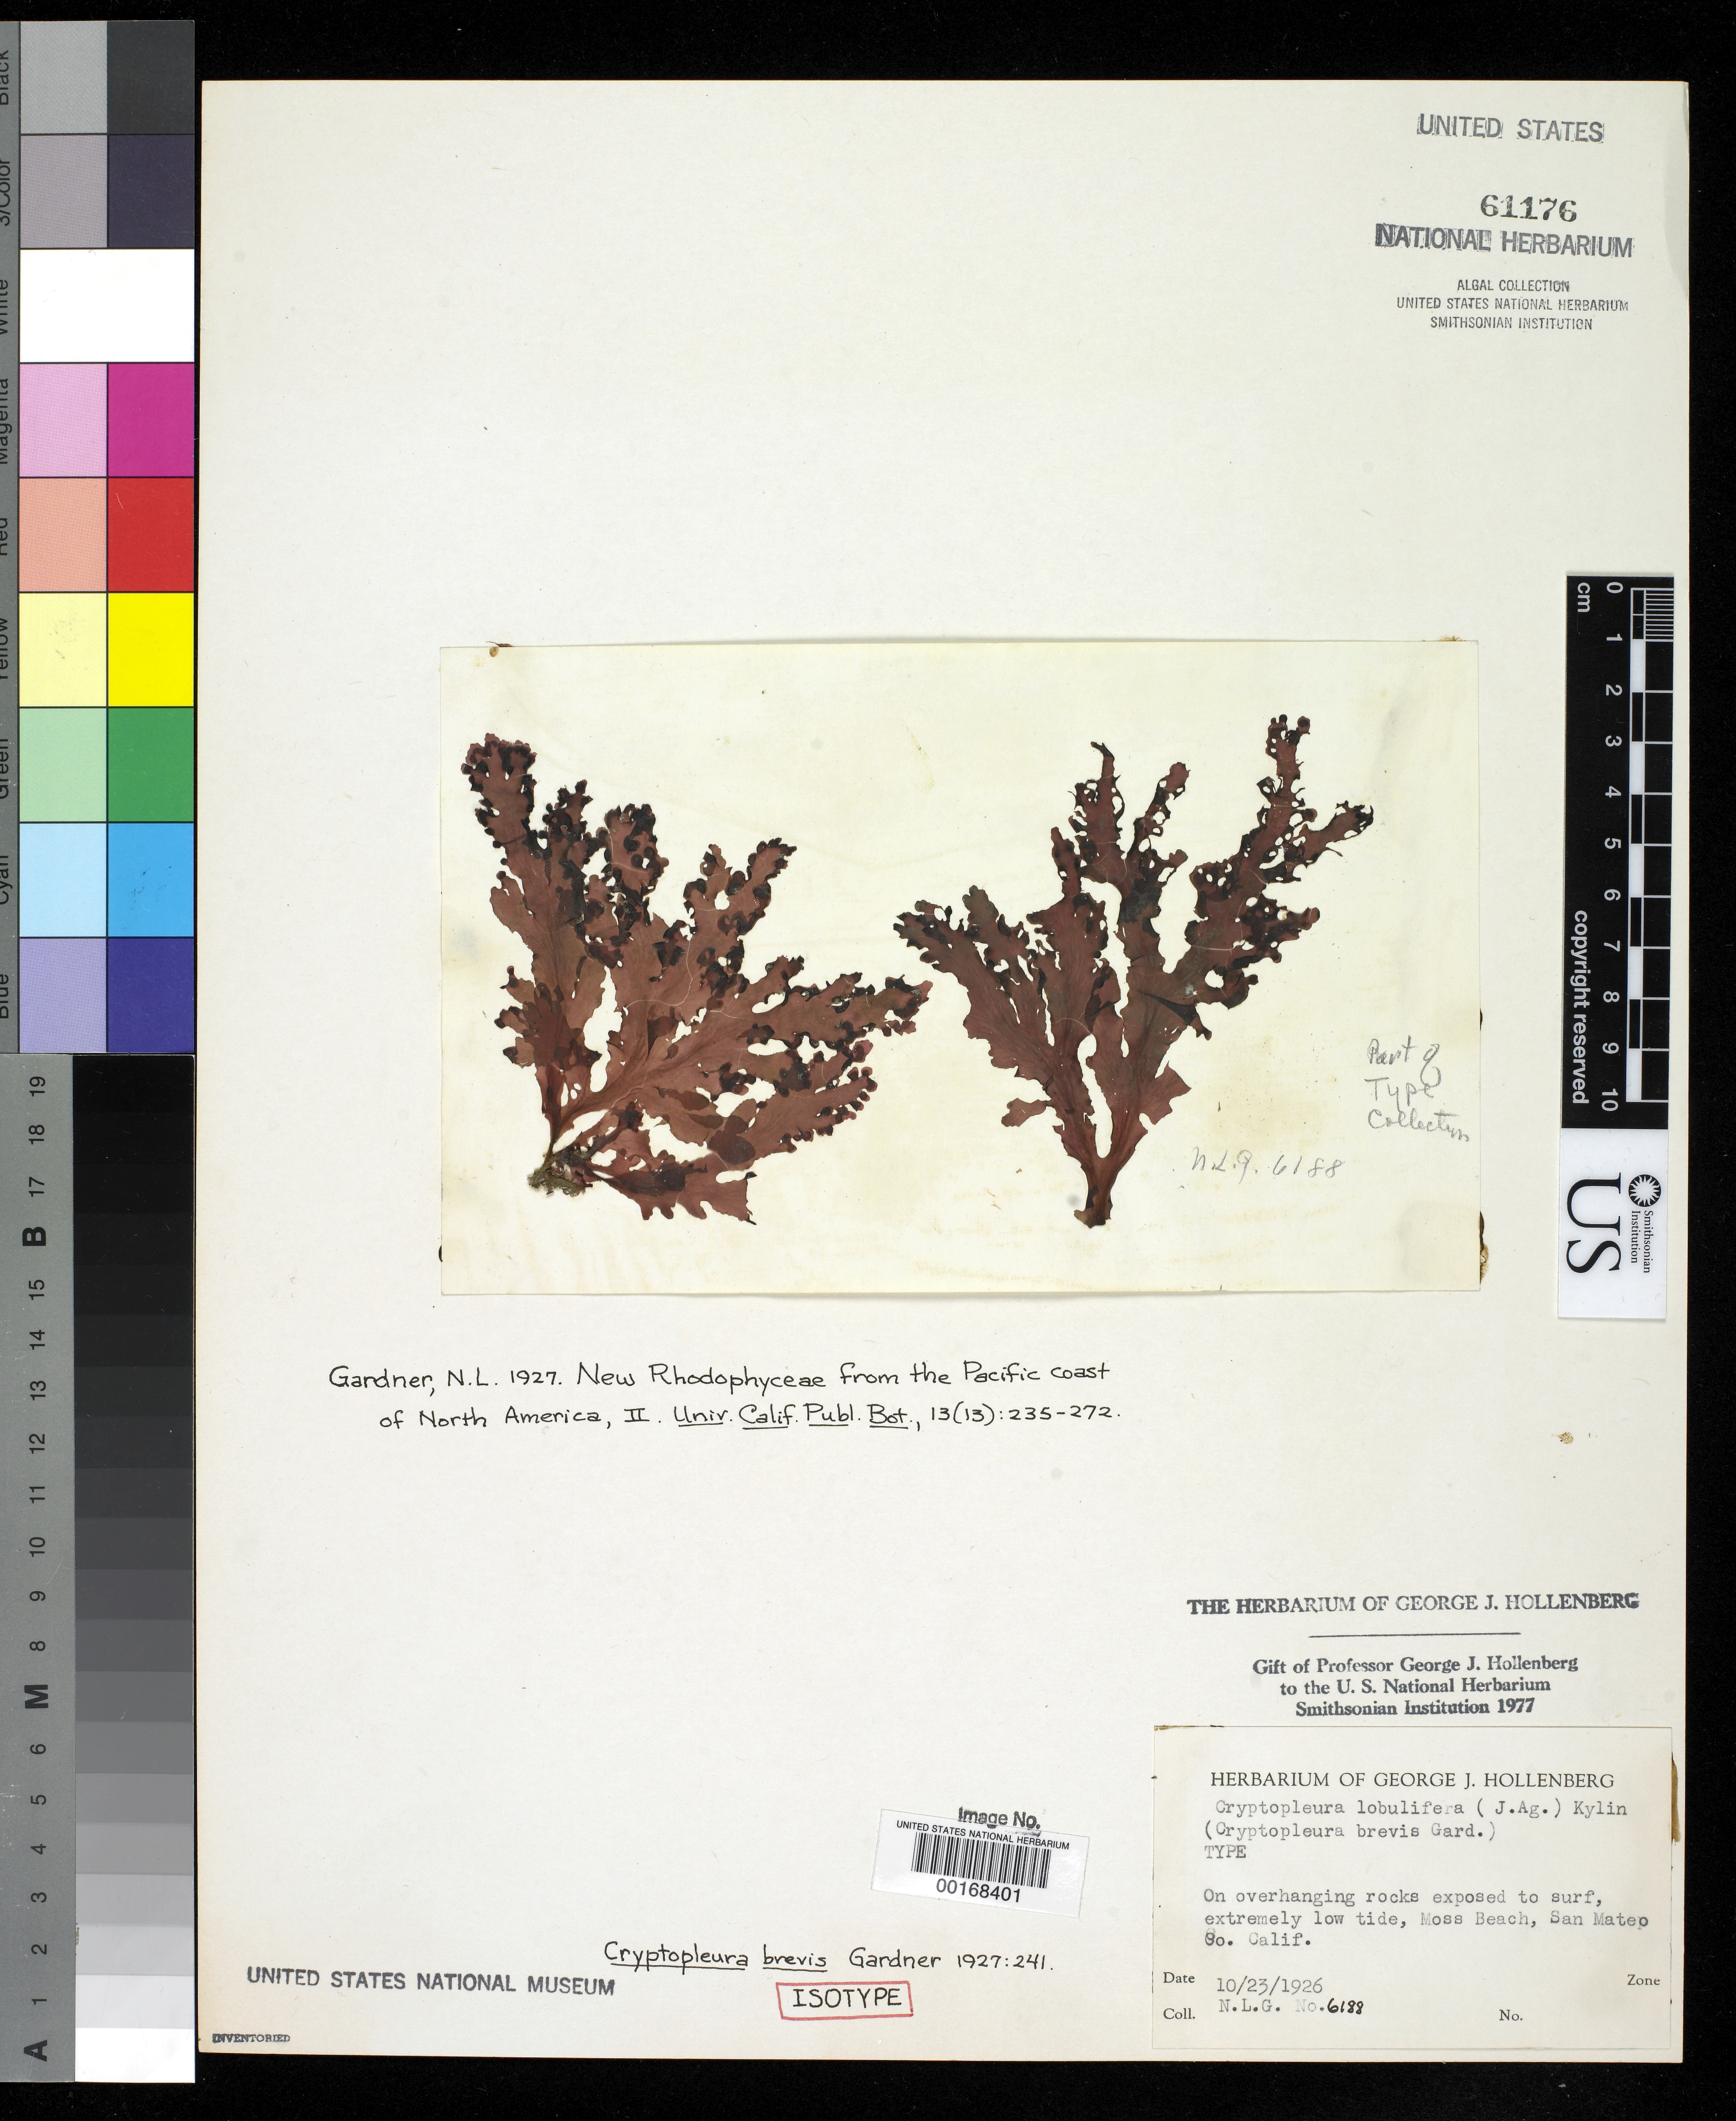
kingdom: Plantae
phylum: Rhodophyta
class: Florideophyceae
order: Ceramiales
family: Delesseriaceae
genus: Cryptopleura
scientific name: Cryptopleura brevis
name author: N.L. Gardner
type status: Isotype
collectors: N. Gardner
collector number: NLG 6188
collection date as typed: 23 Oct 1926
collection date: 1926-10-23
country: United States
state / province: California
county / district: San Mateo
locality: Moss Beach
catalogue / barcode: US 61176